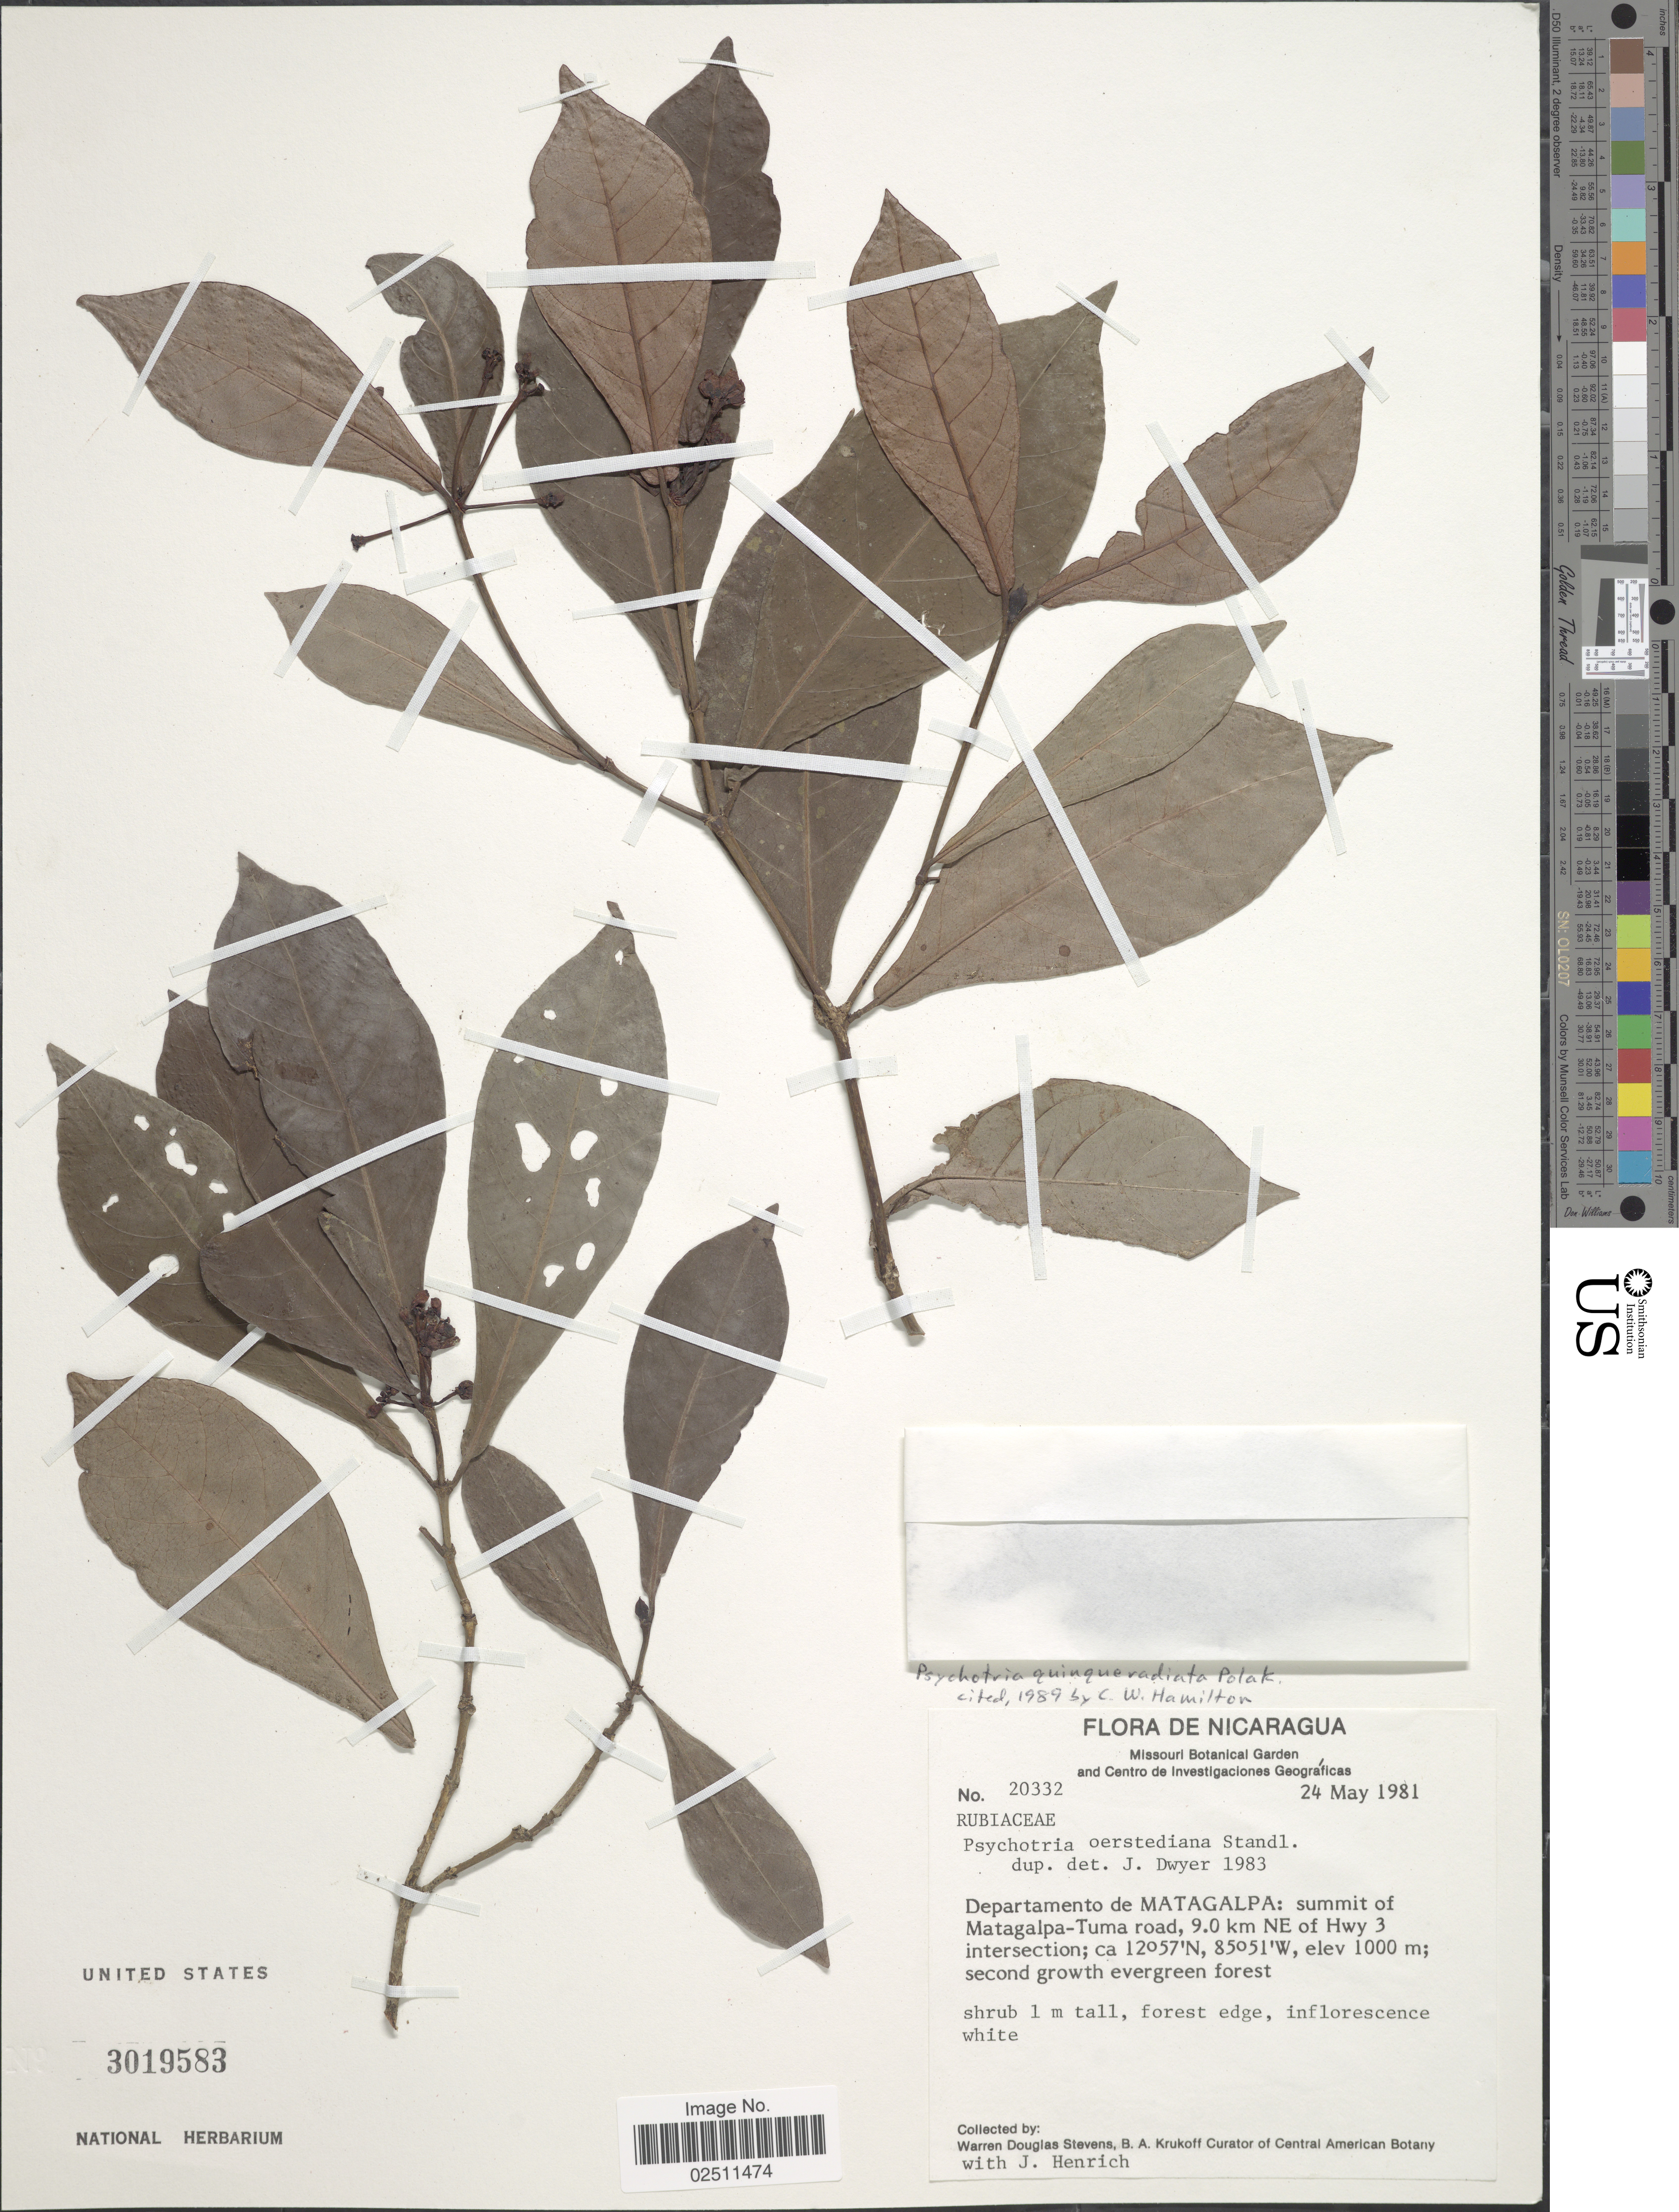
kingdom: Plantae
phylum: Tracheophyta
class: Magnoliopsida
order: Gentianales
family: Rubiaceae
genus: Psychotria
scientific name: Psychotria quinqueradiata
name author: Pol.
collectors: W. D. Stevens & J. Henrich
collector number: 20332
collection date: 1981-05-24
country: Nicaragua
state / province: Matagalpa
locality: Departamento de Matagalpa: summit of Matagalpa- Tuma road, 9.0 km NE of Hwy 3 intersection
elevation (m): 1000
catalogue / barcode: US 3019583